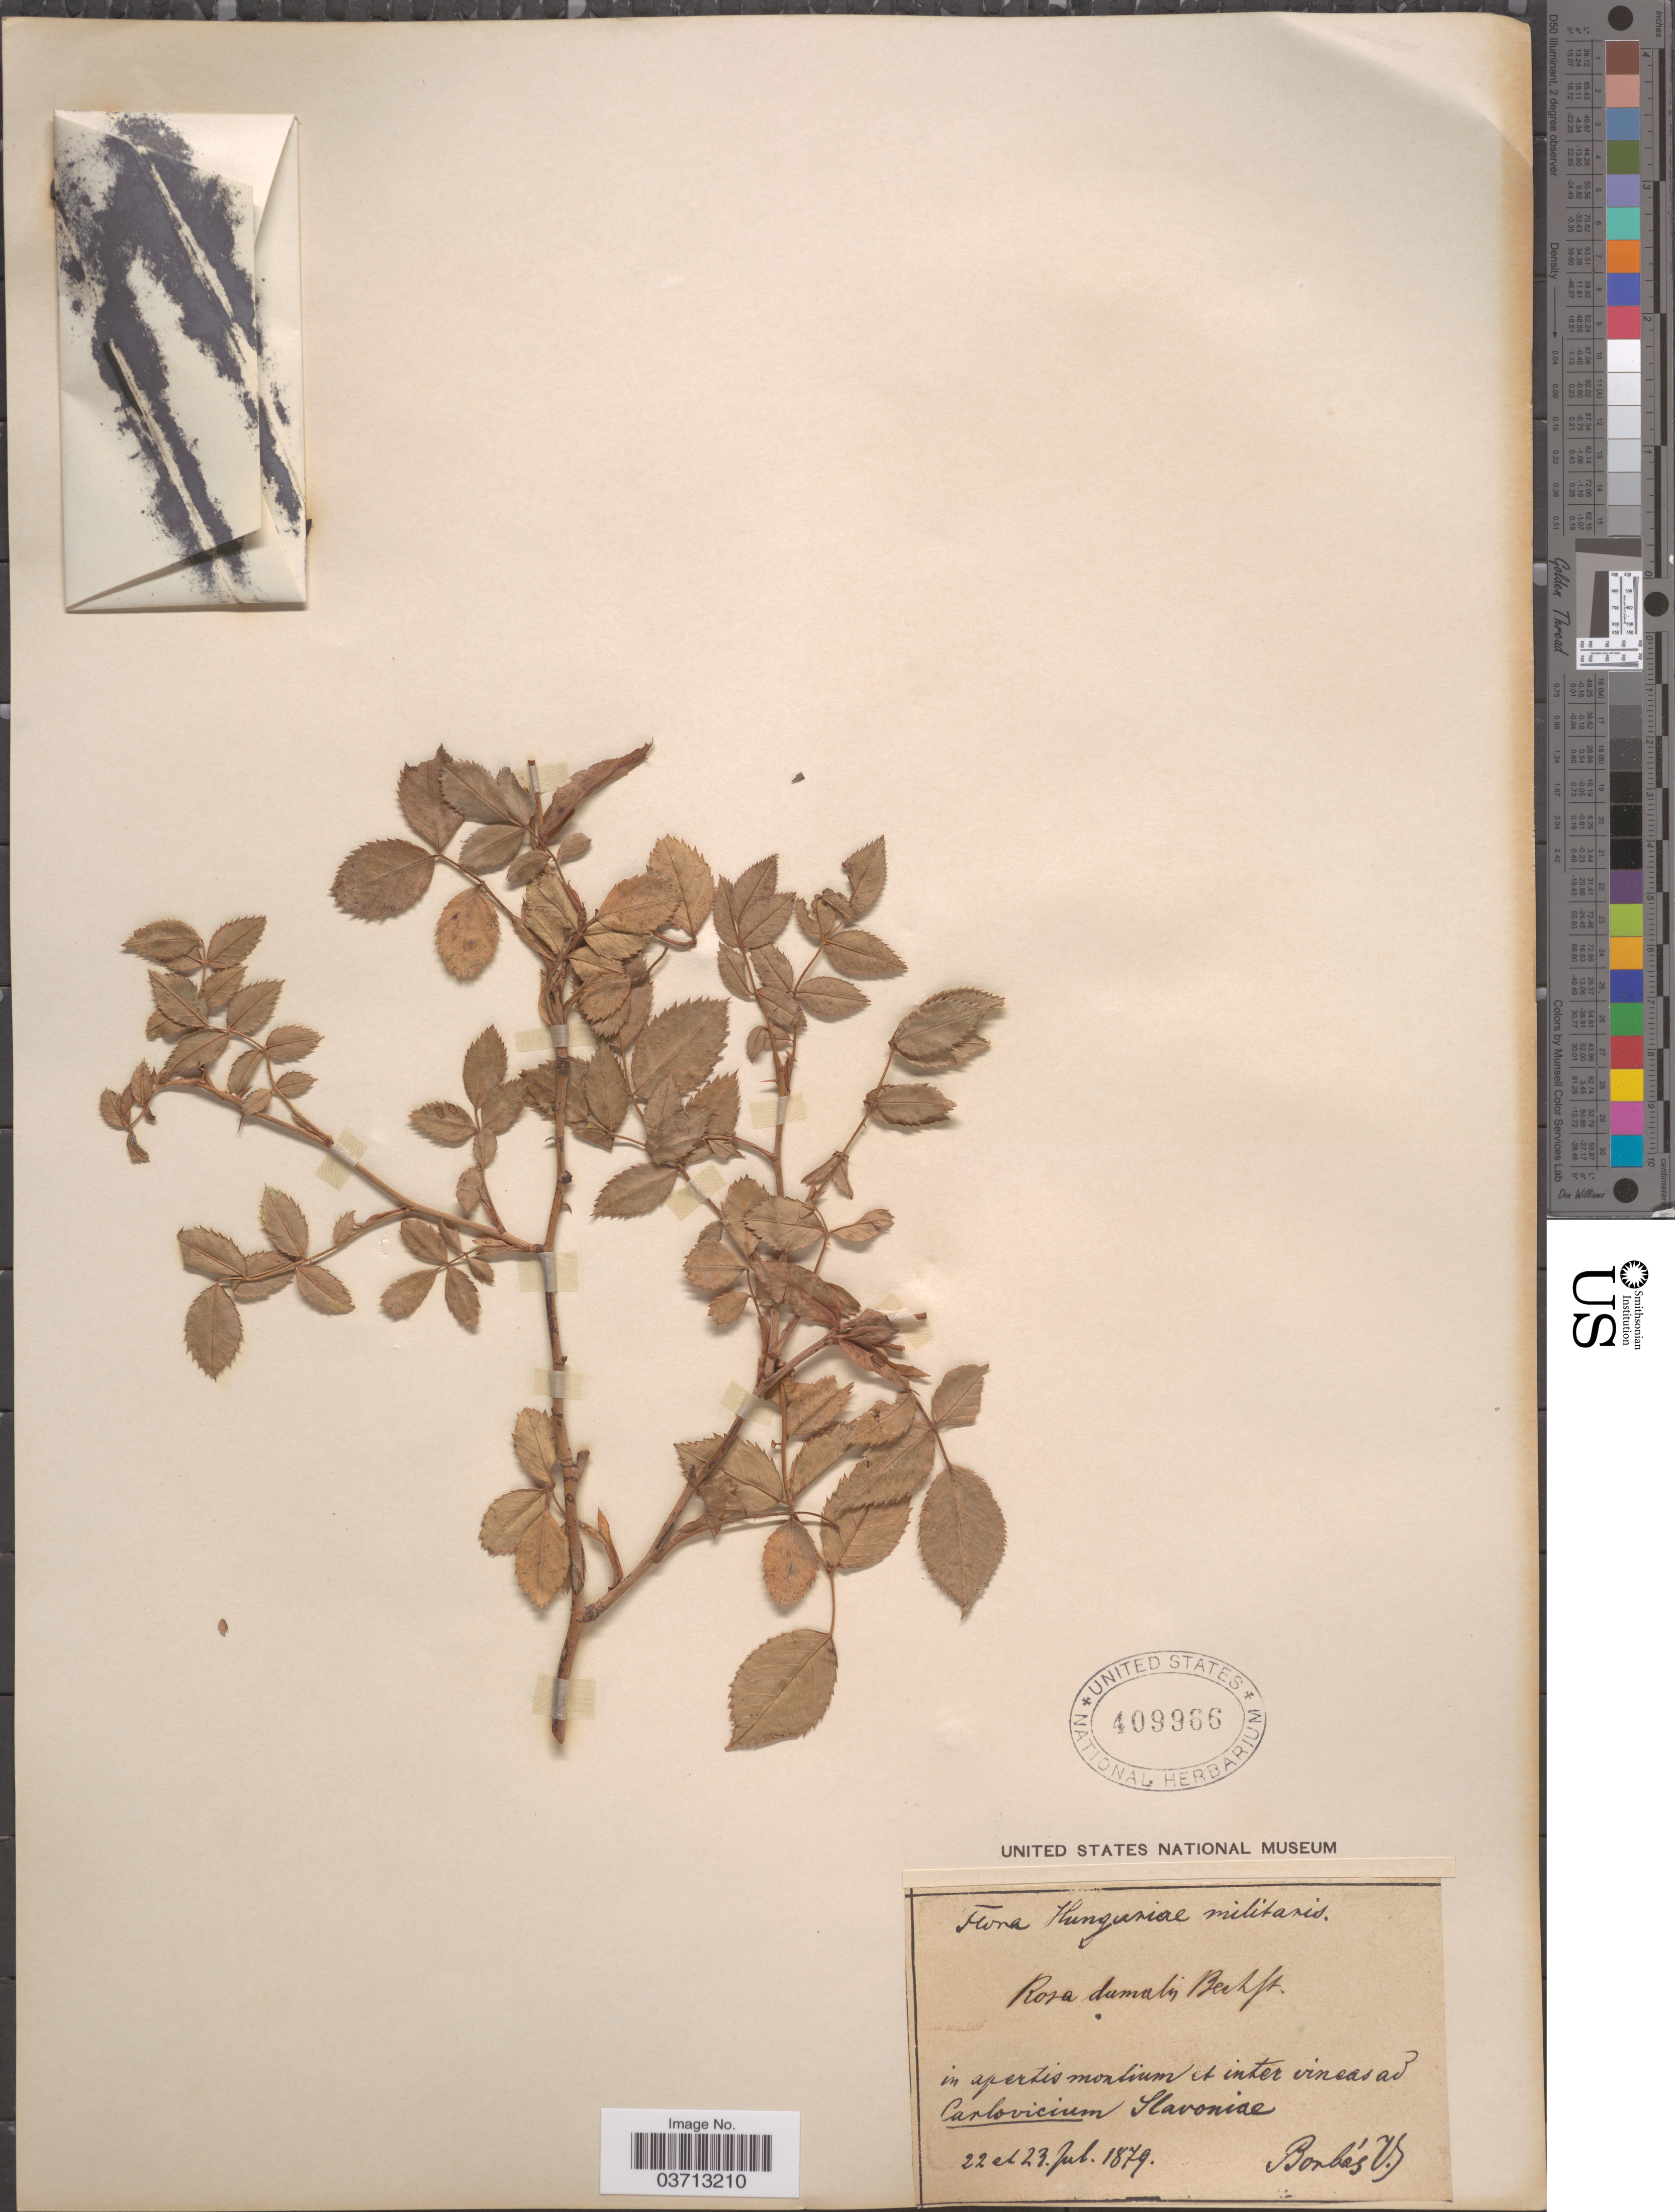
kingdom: Plantae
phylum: Tracheophyta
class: Magnoliopsida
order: Rosales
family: Rosaceae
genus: Rosa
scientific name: Rosa dumalis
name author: Bechst.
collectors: V. von Borbás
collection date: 1879-07-22/1879-07-23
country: Croatia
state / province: Pozega-Slavonia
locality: Hungariae militaris. In apertis montium et inter vincas ad Carlovicium Slavoniae.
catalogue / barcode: US 409966